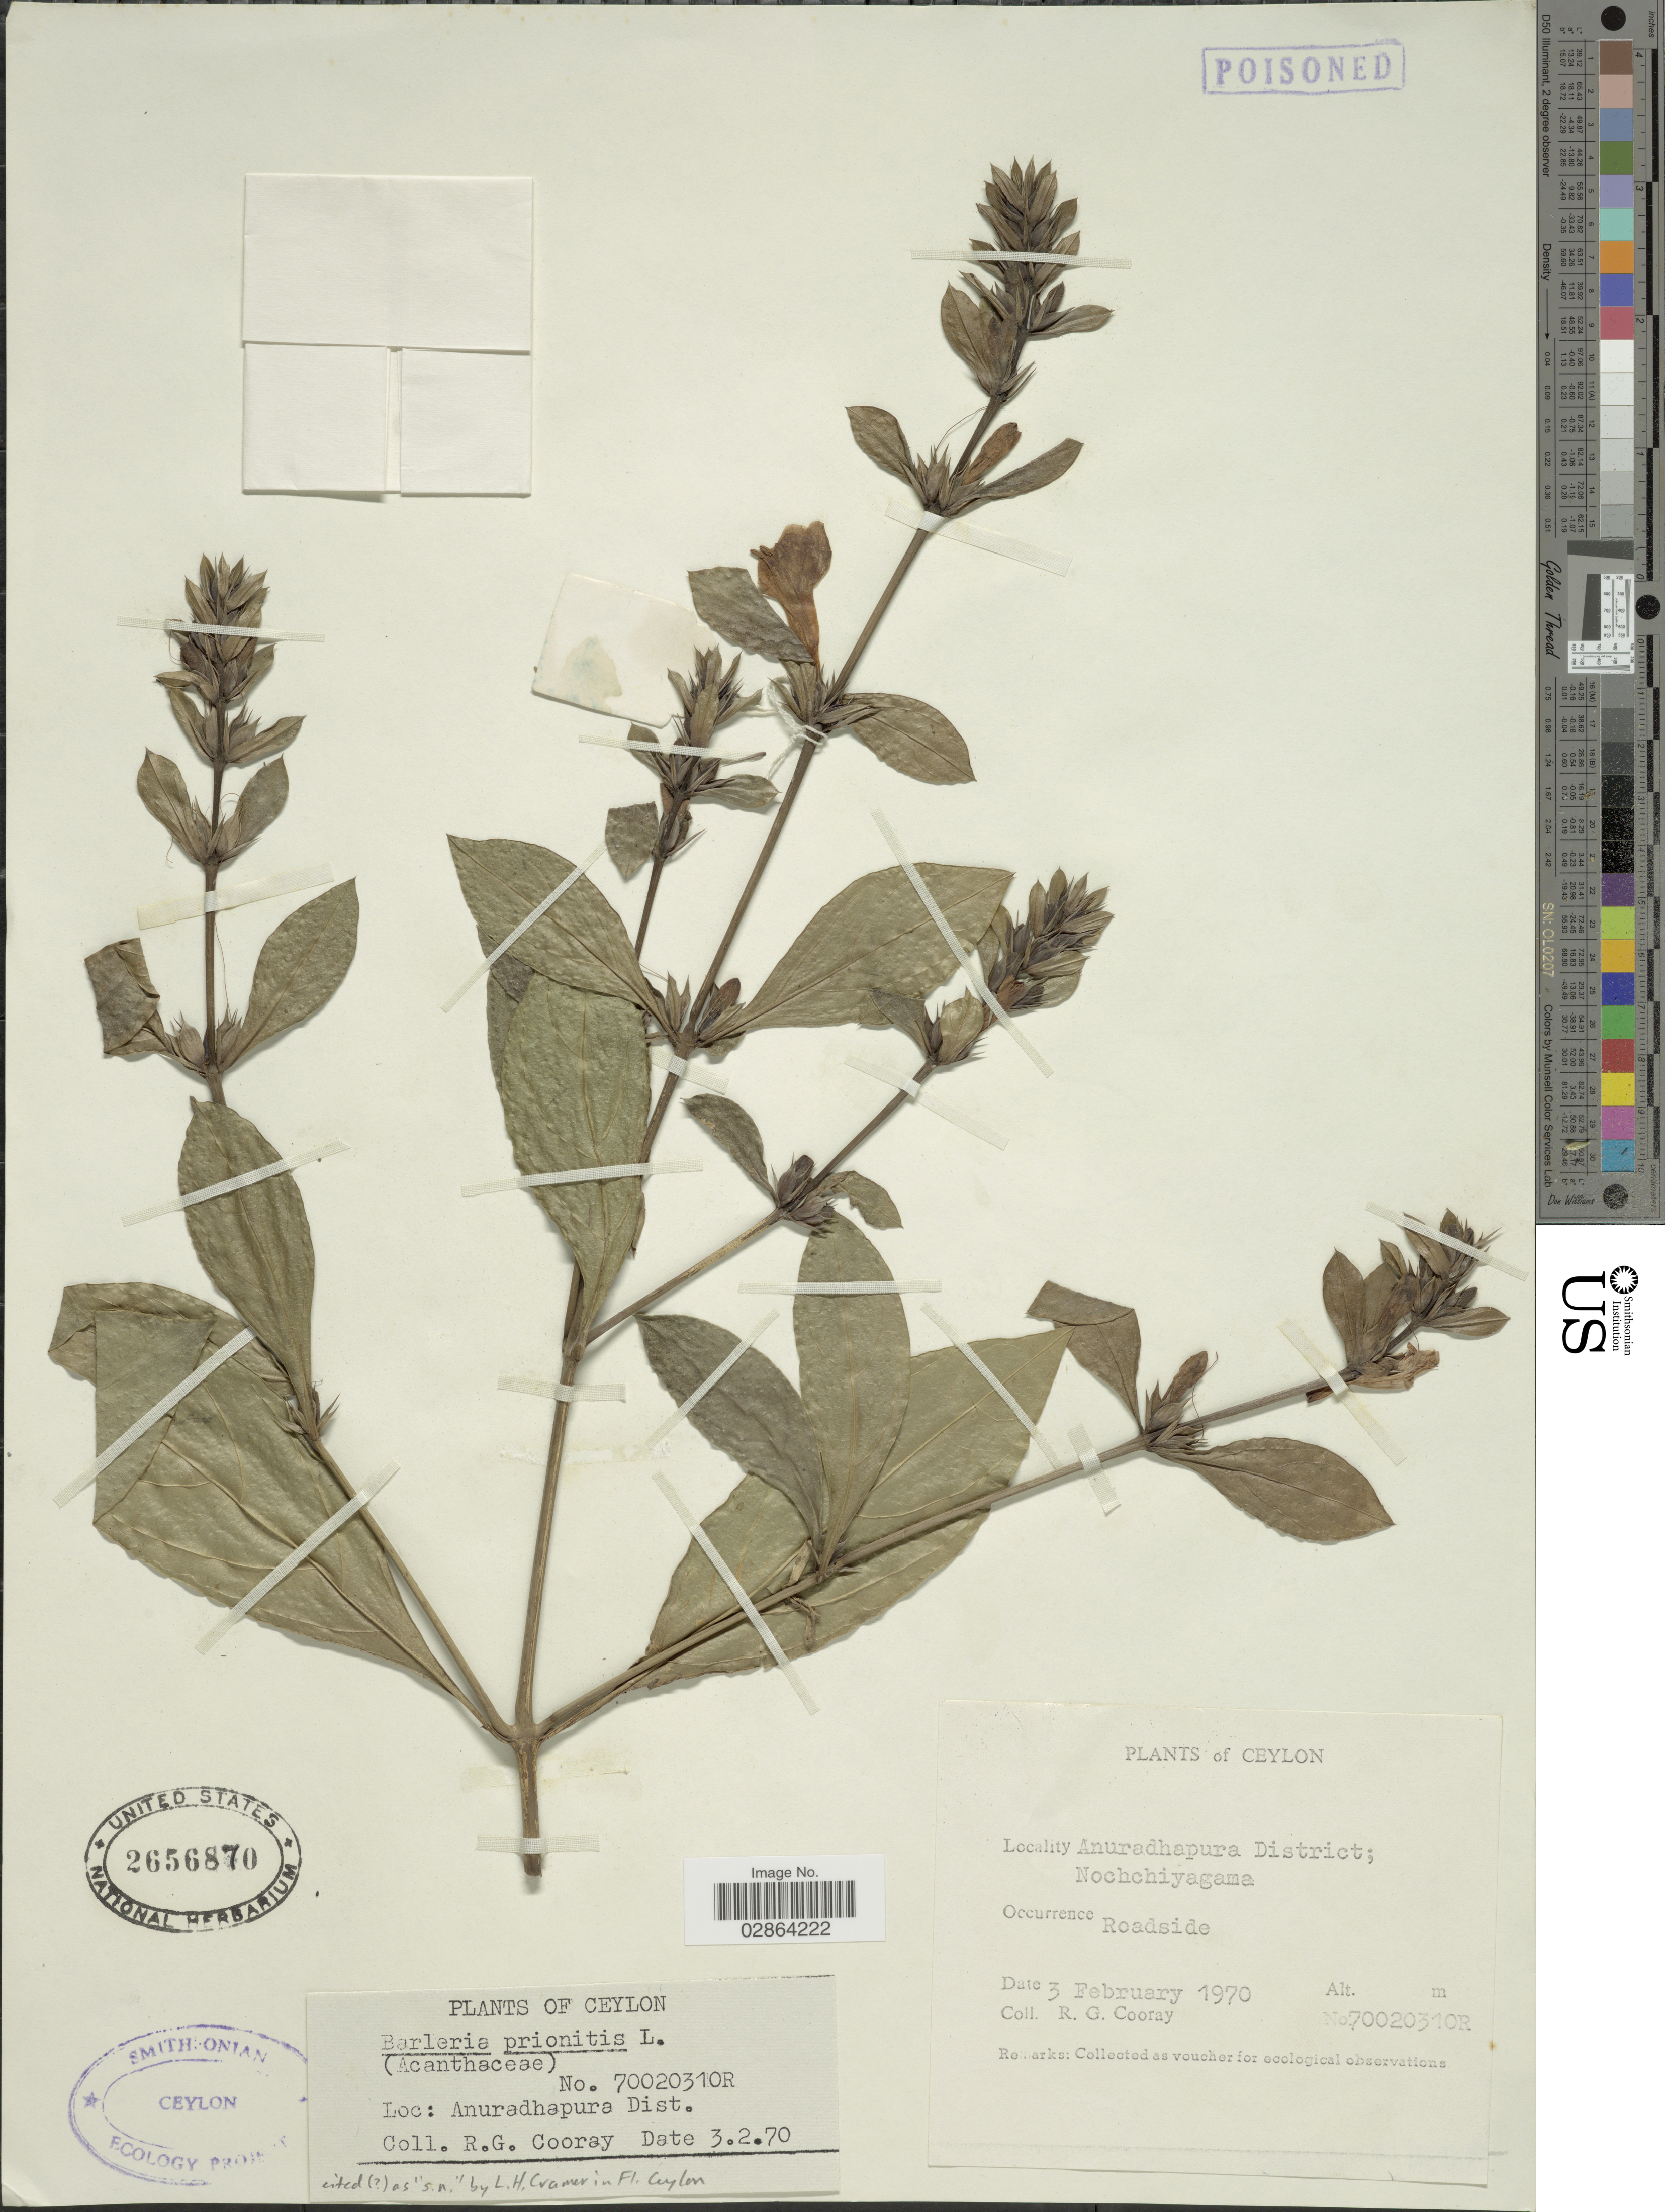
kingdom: Plantae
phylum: Tracheophyta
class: Magnoliopsida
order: Lamiales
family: Acanthaceae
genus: Barleria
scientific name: Barleria prionitis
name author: L.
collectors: R. Cooray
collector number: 70020310R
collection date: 1970-02-03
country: Sri Lanka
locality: Ceylon, Anuradhapura District; Nochchiyagama.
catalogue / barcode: US 2656870